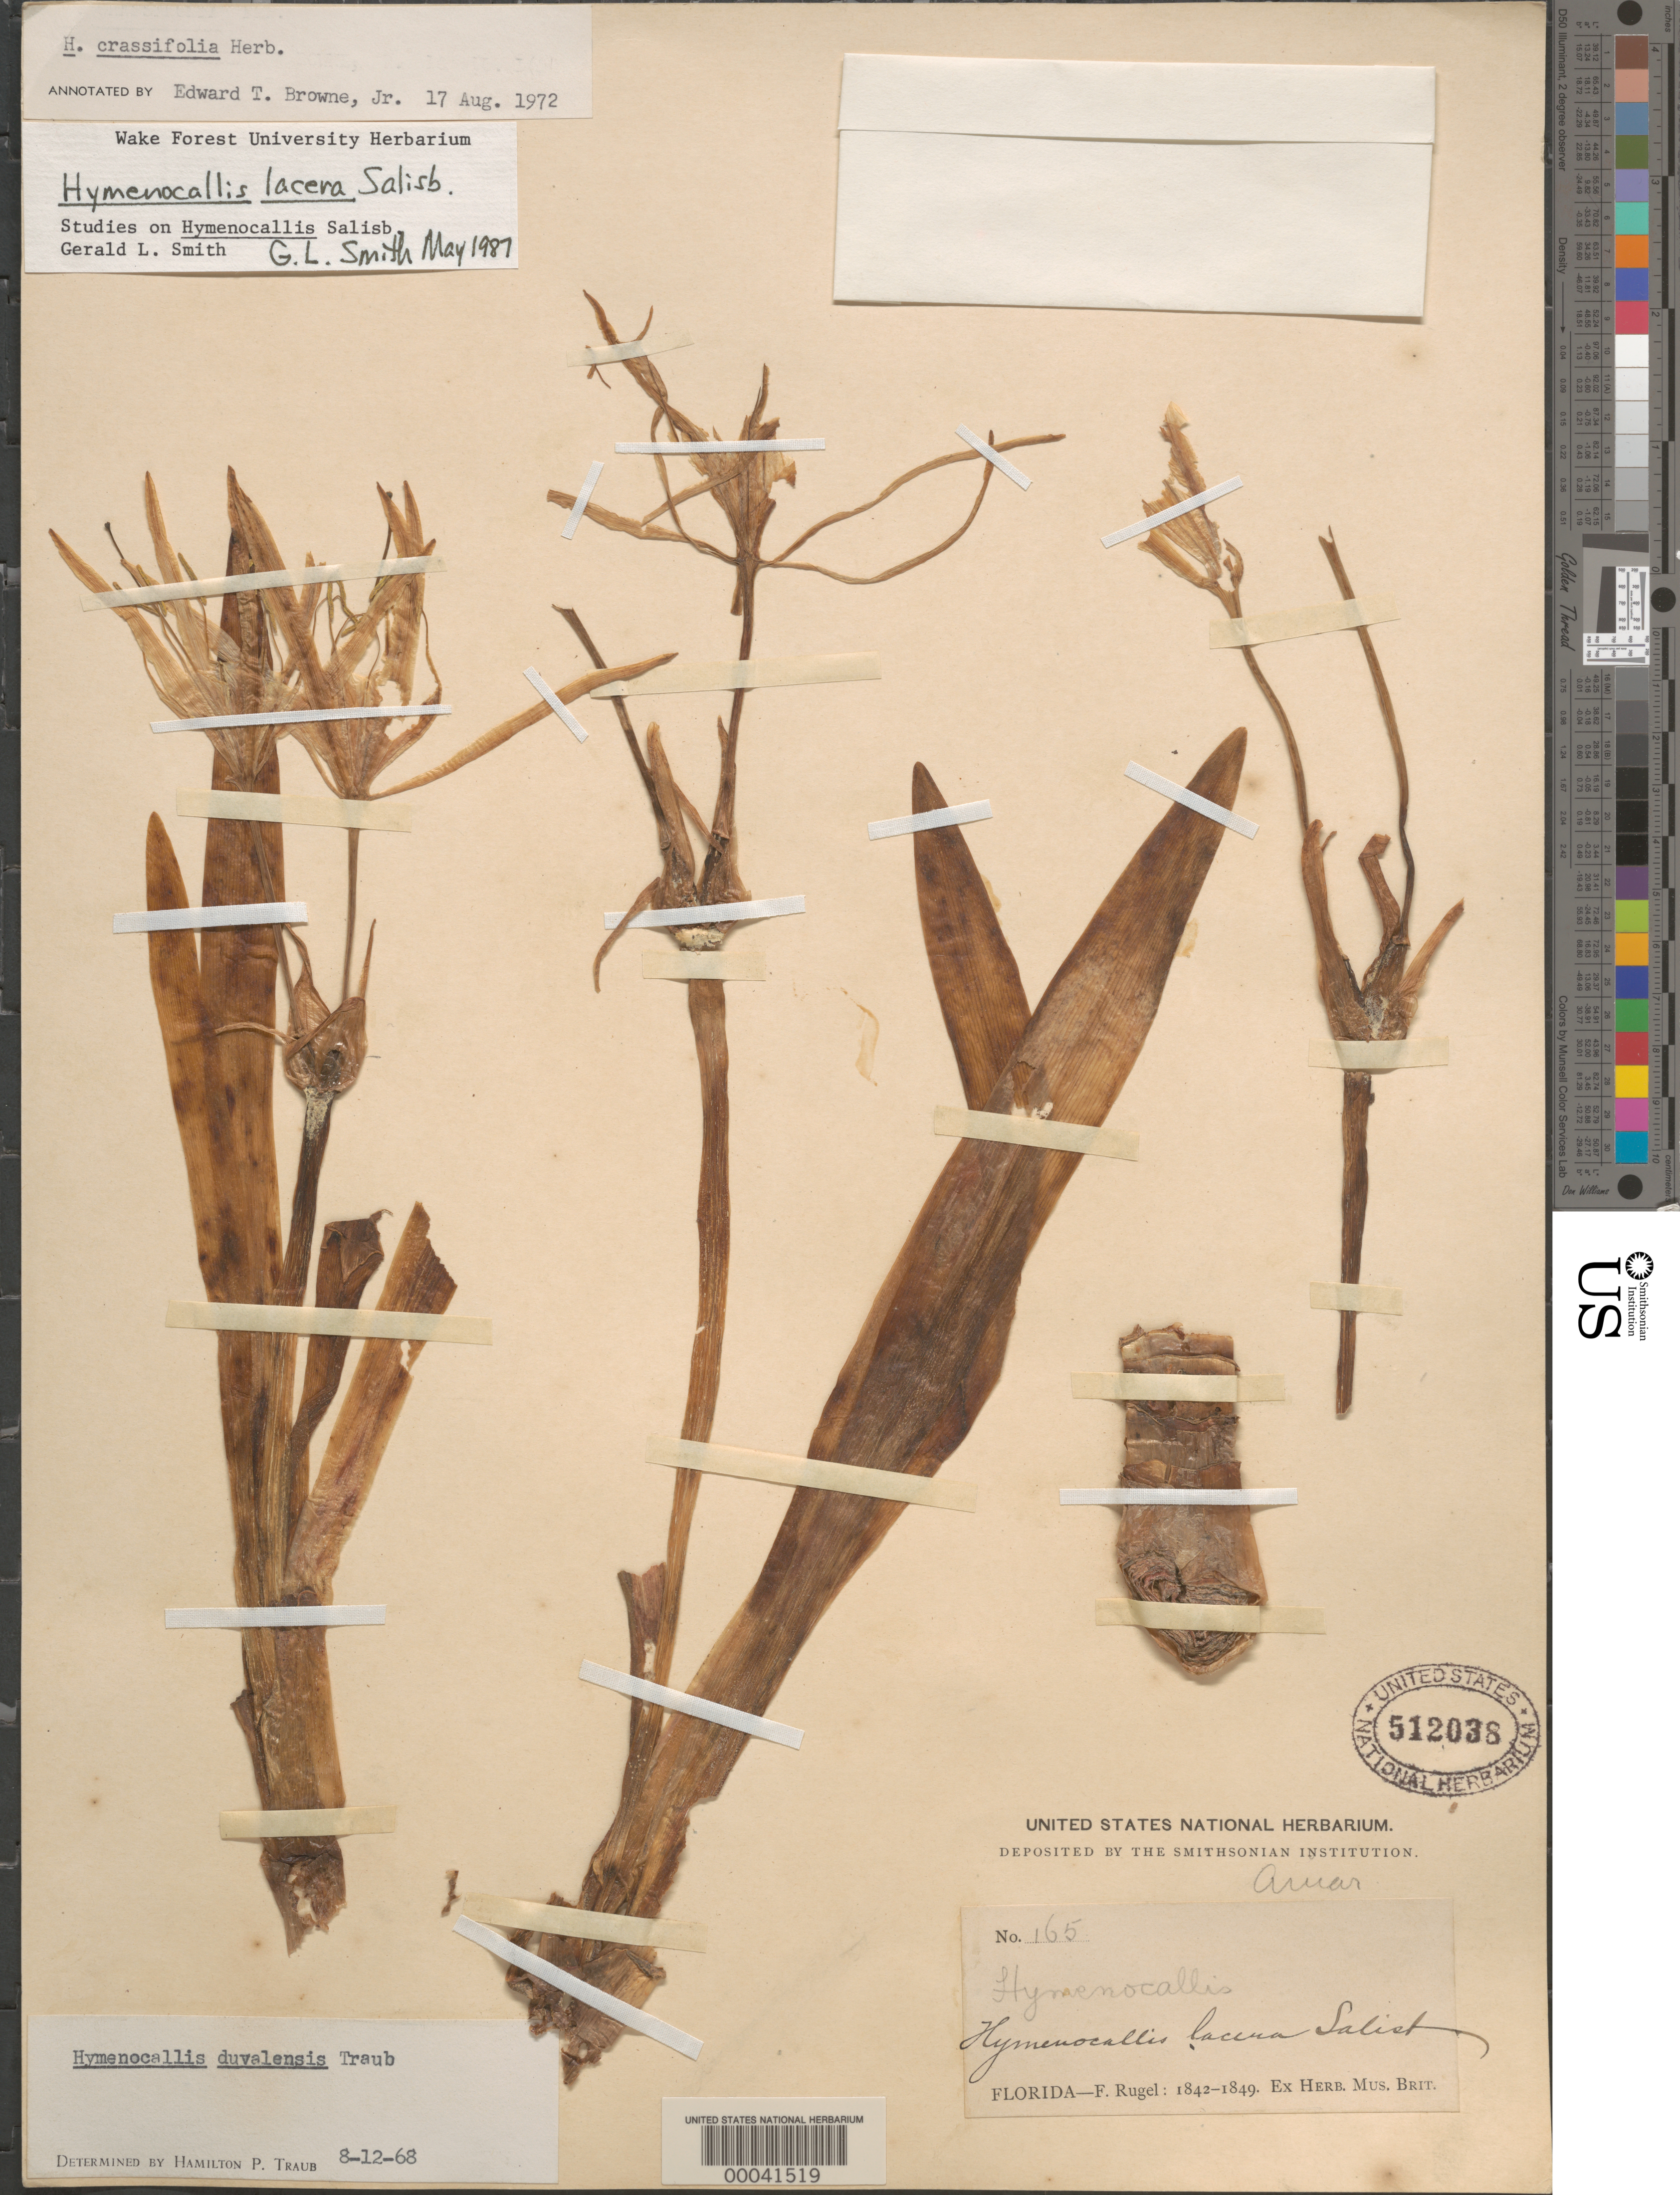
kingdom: Plantae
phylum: Tracheophyta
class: Liliopsida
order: Asparagales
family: Amaryllidaceae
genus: Hymenocallis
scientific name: Hymenocallis lacera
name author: Salisb.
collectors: F. Rugel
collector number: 165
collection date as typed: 1842 to -- --- 1849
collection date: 1842/1849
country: United States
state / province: Florida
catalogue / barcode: US 512038